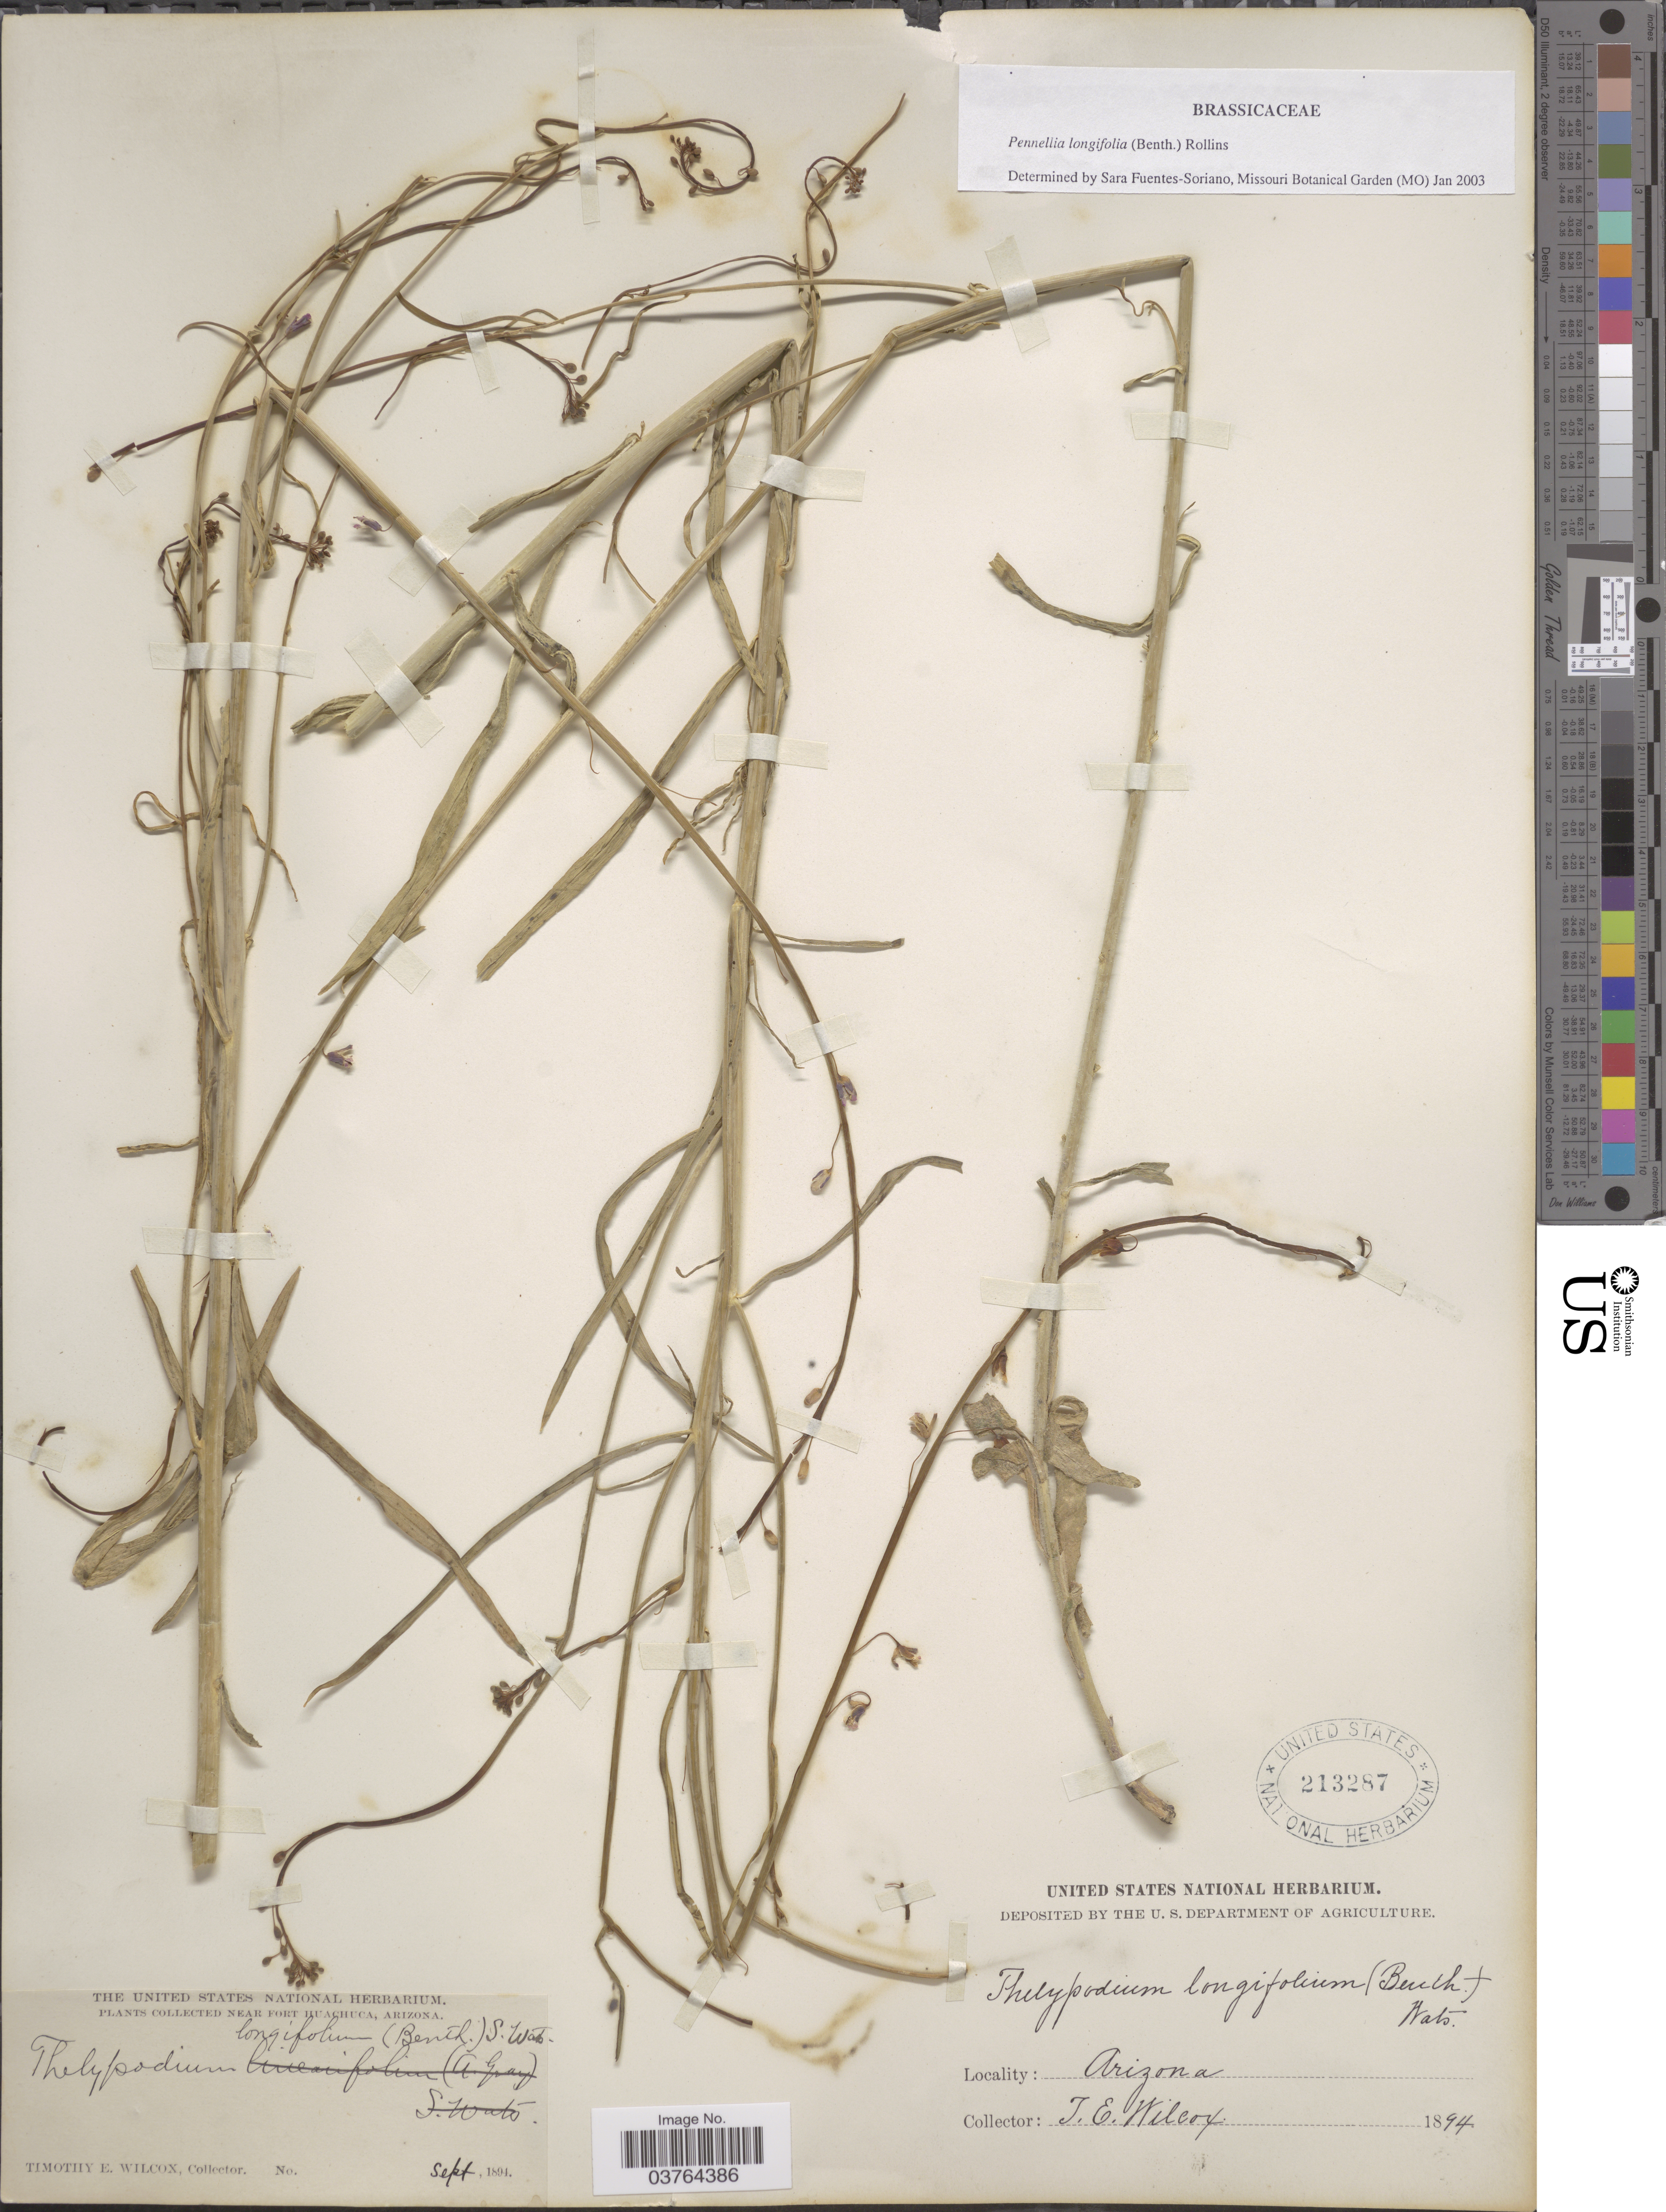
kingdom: Plantae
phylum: Tracheophyta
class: Magnoliopsida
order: Brassicales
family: Brassicaceae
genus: Pennellia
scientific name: Pennellia longifolia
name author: (Benth.) Rollins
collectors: T. E. Wilcox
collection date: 1894-09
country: United States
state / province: Arizona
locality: Near Fort Huachuca.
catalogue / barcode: US 213287